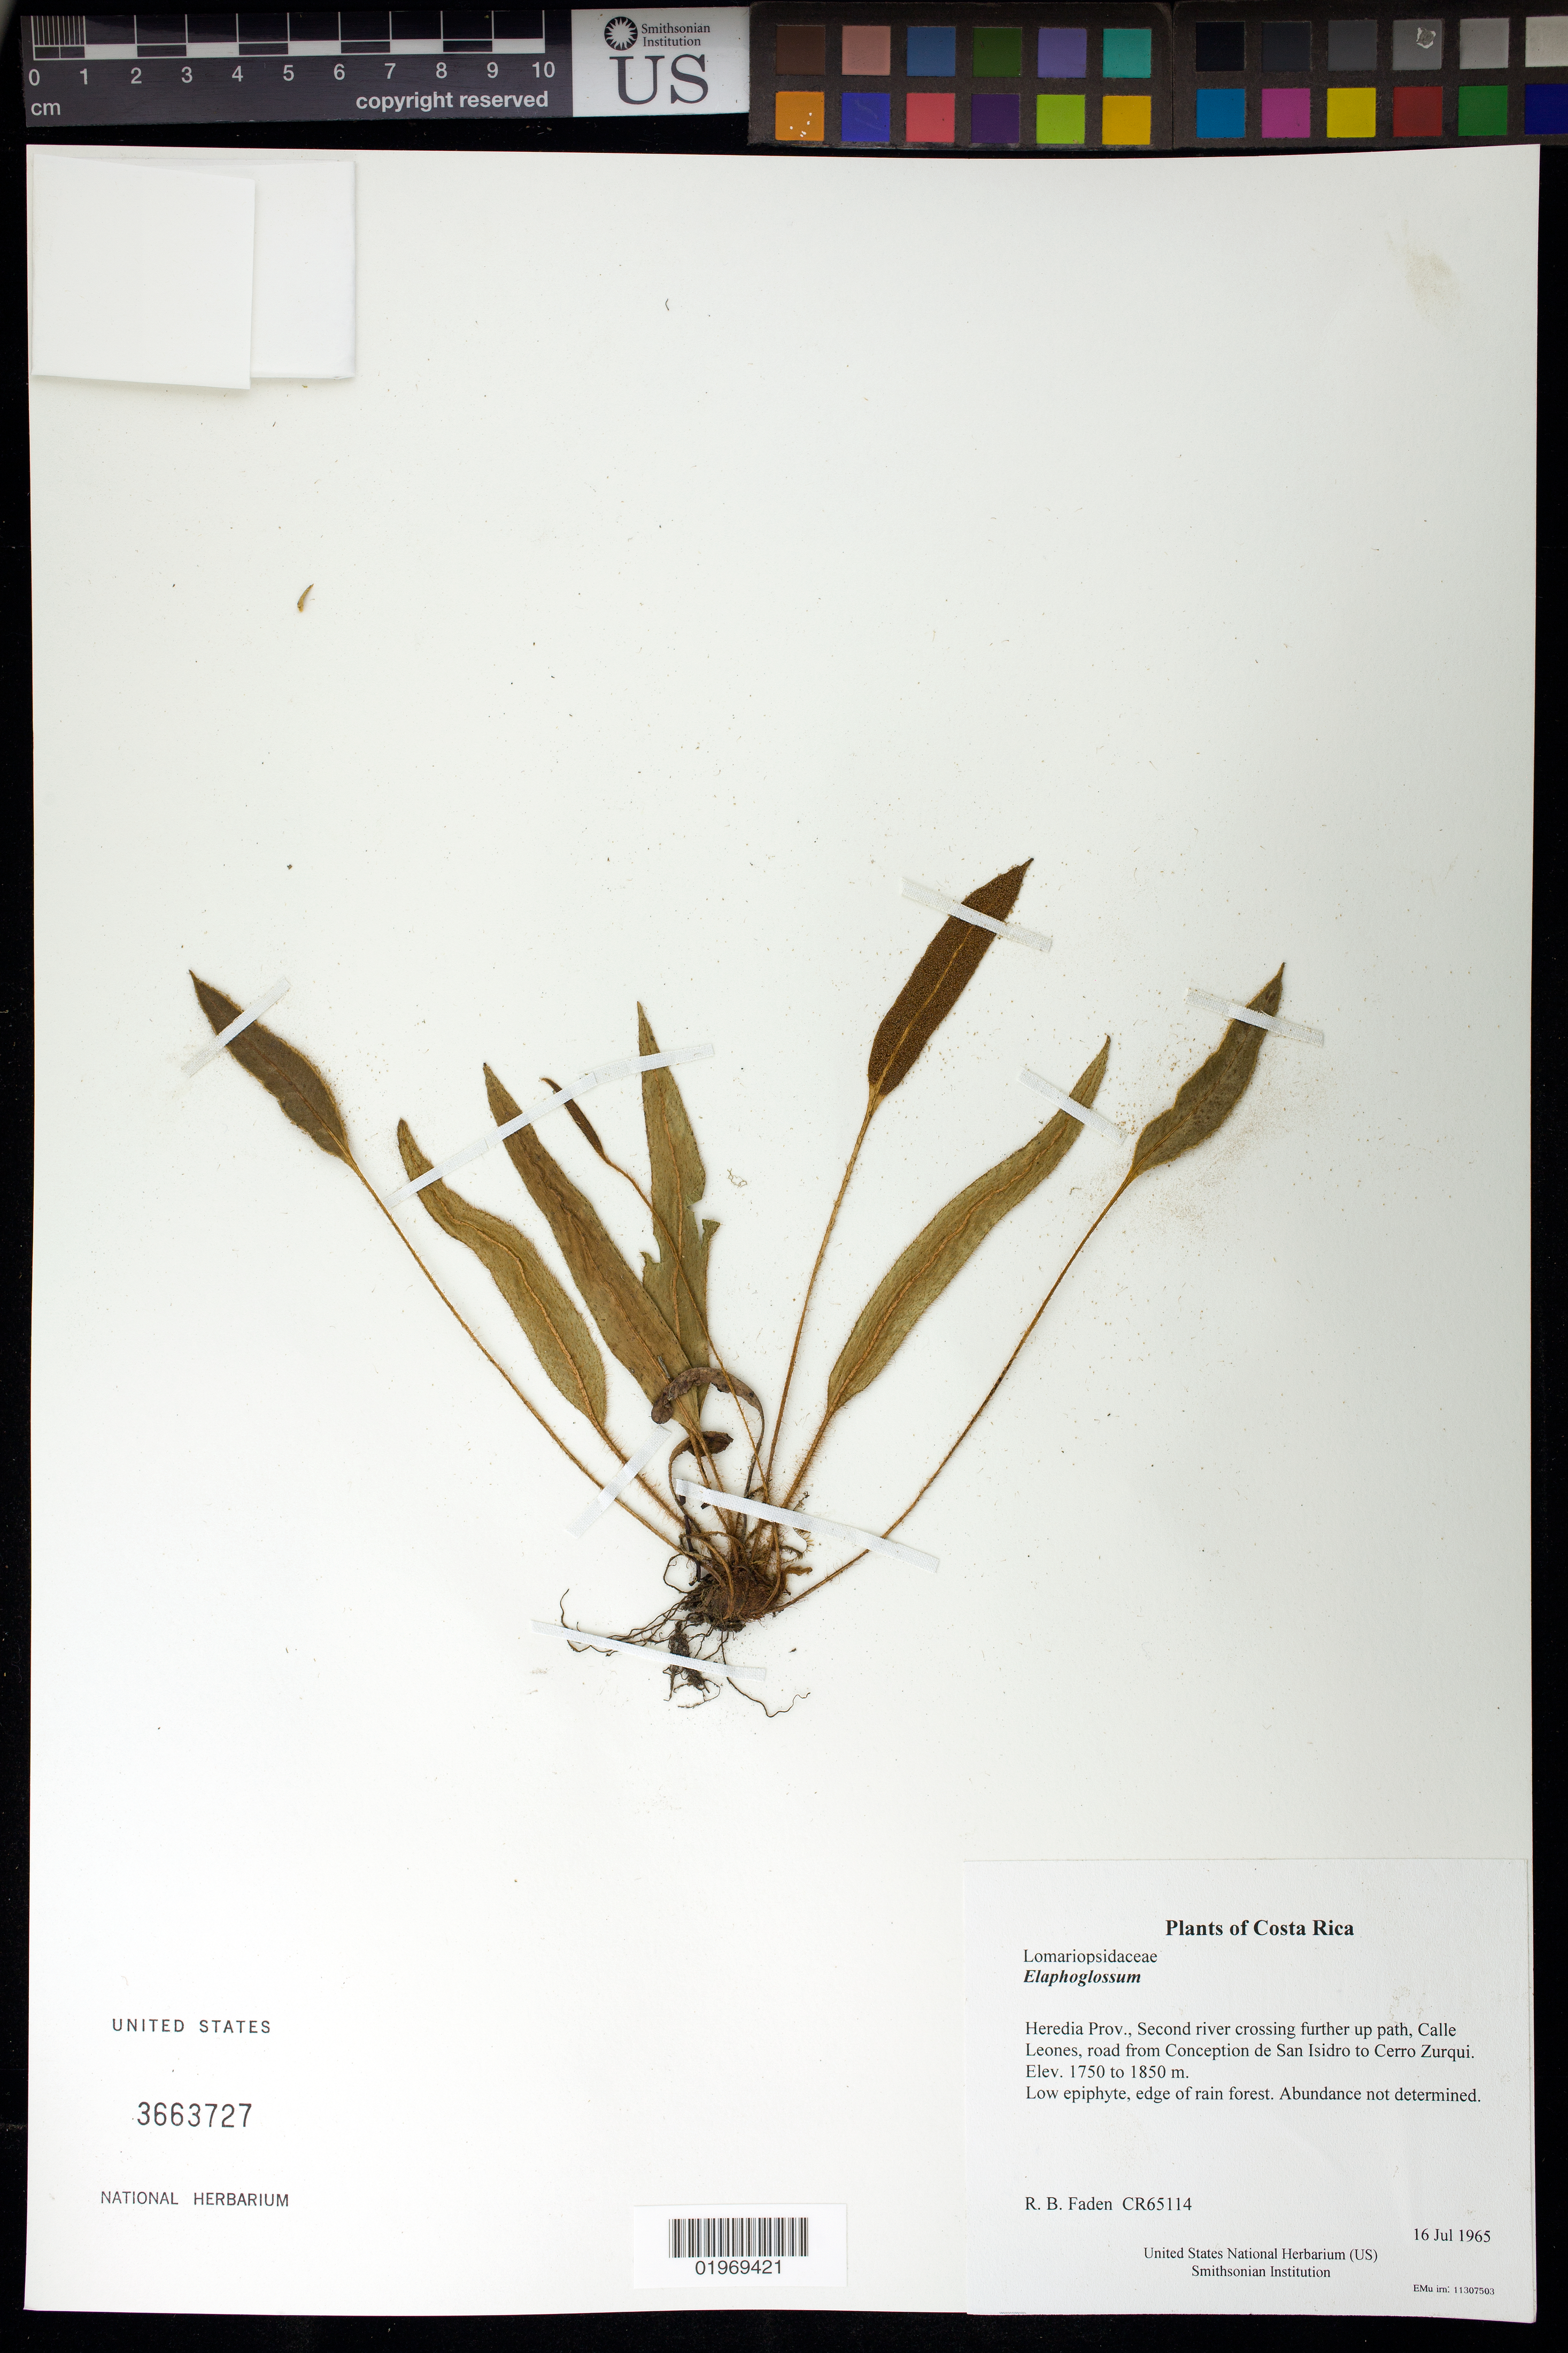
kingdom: Plantae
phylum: Tracheophyta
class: Polypodiopsida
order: Polypodiales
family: Dryopteridaceae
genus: Elaphoglossum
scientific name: Elaphoglossum setosum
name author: (Liebm.) T. Moore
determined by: Martinez-Becerril, Ana G.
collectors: R. B. Faden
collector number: CR65114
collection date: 1965-07-16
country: Costa Rica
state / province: Heredia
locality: Second river crossing further up path, Calle Leones, road from Conception de San Isidro to Cerro Zurqui.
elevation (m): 1750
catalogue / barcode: US 3663727